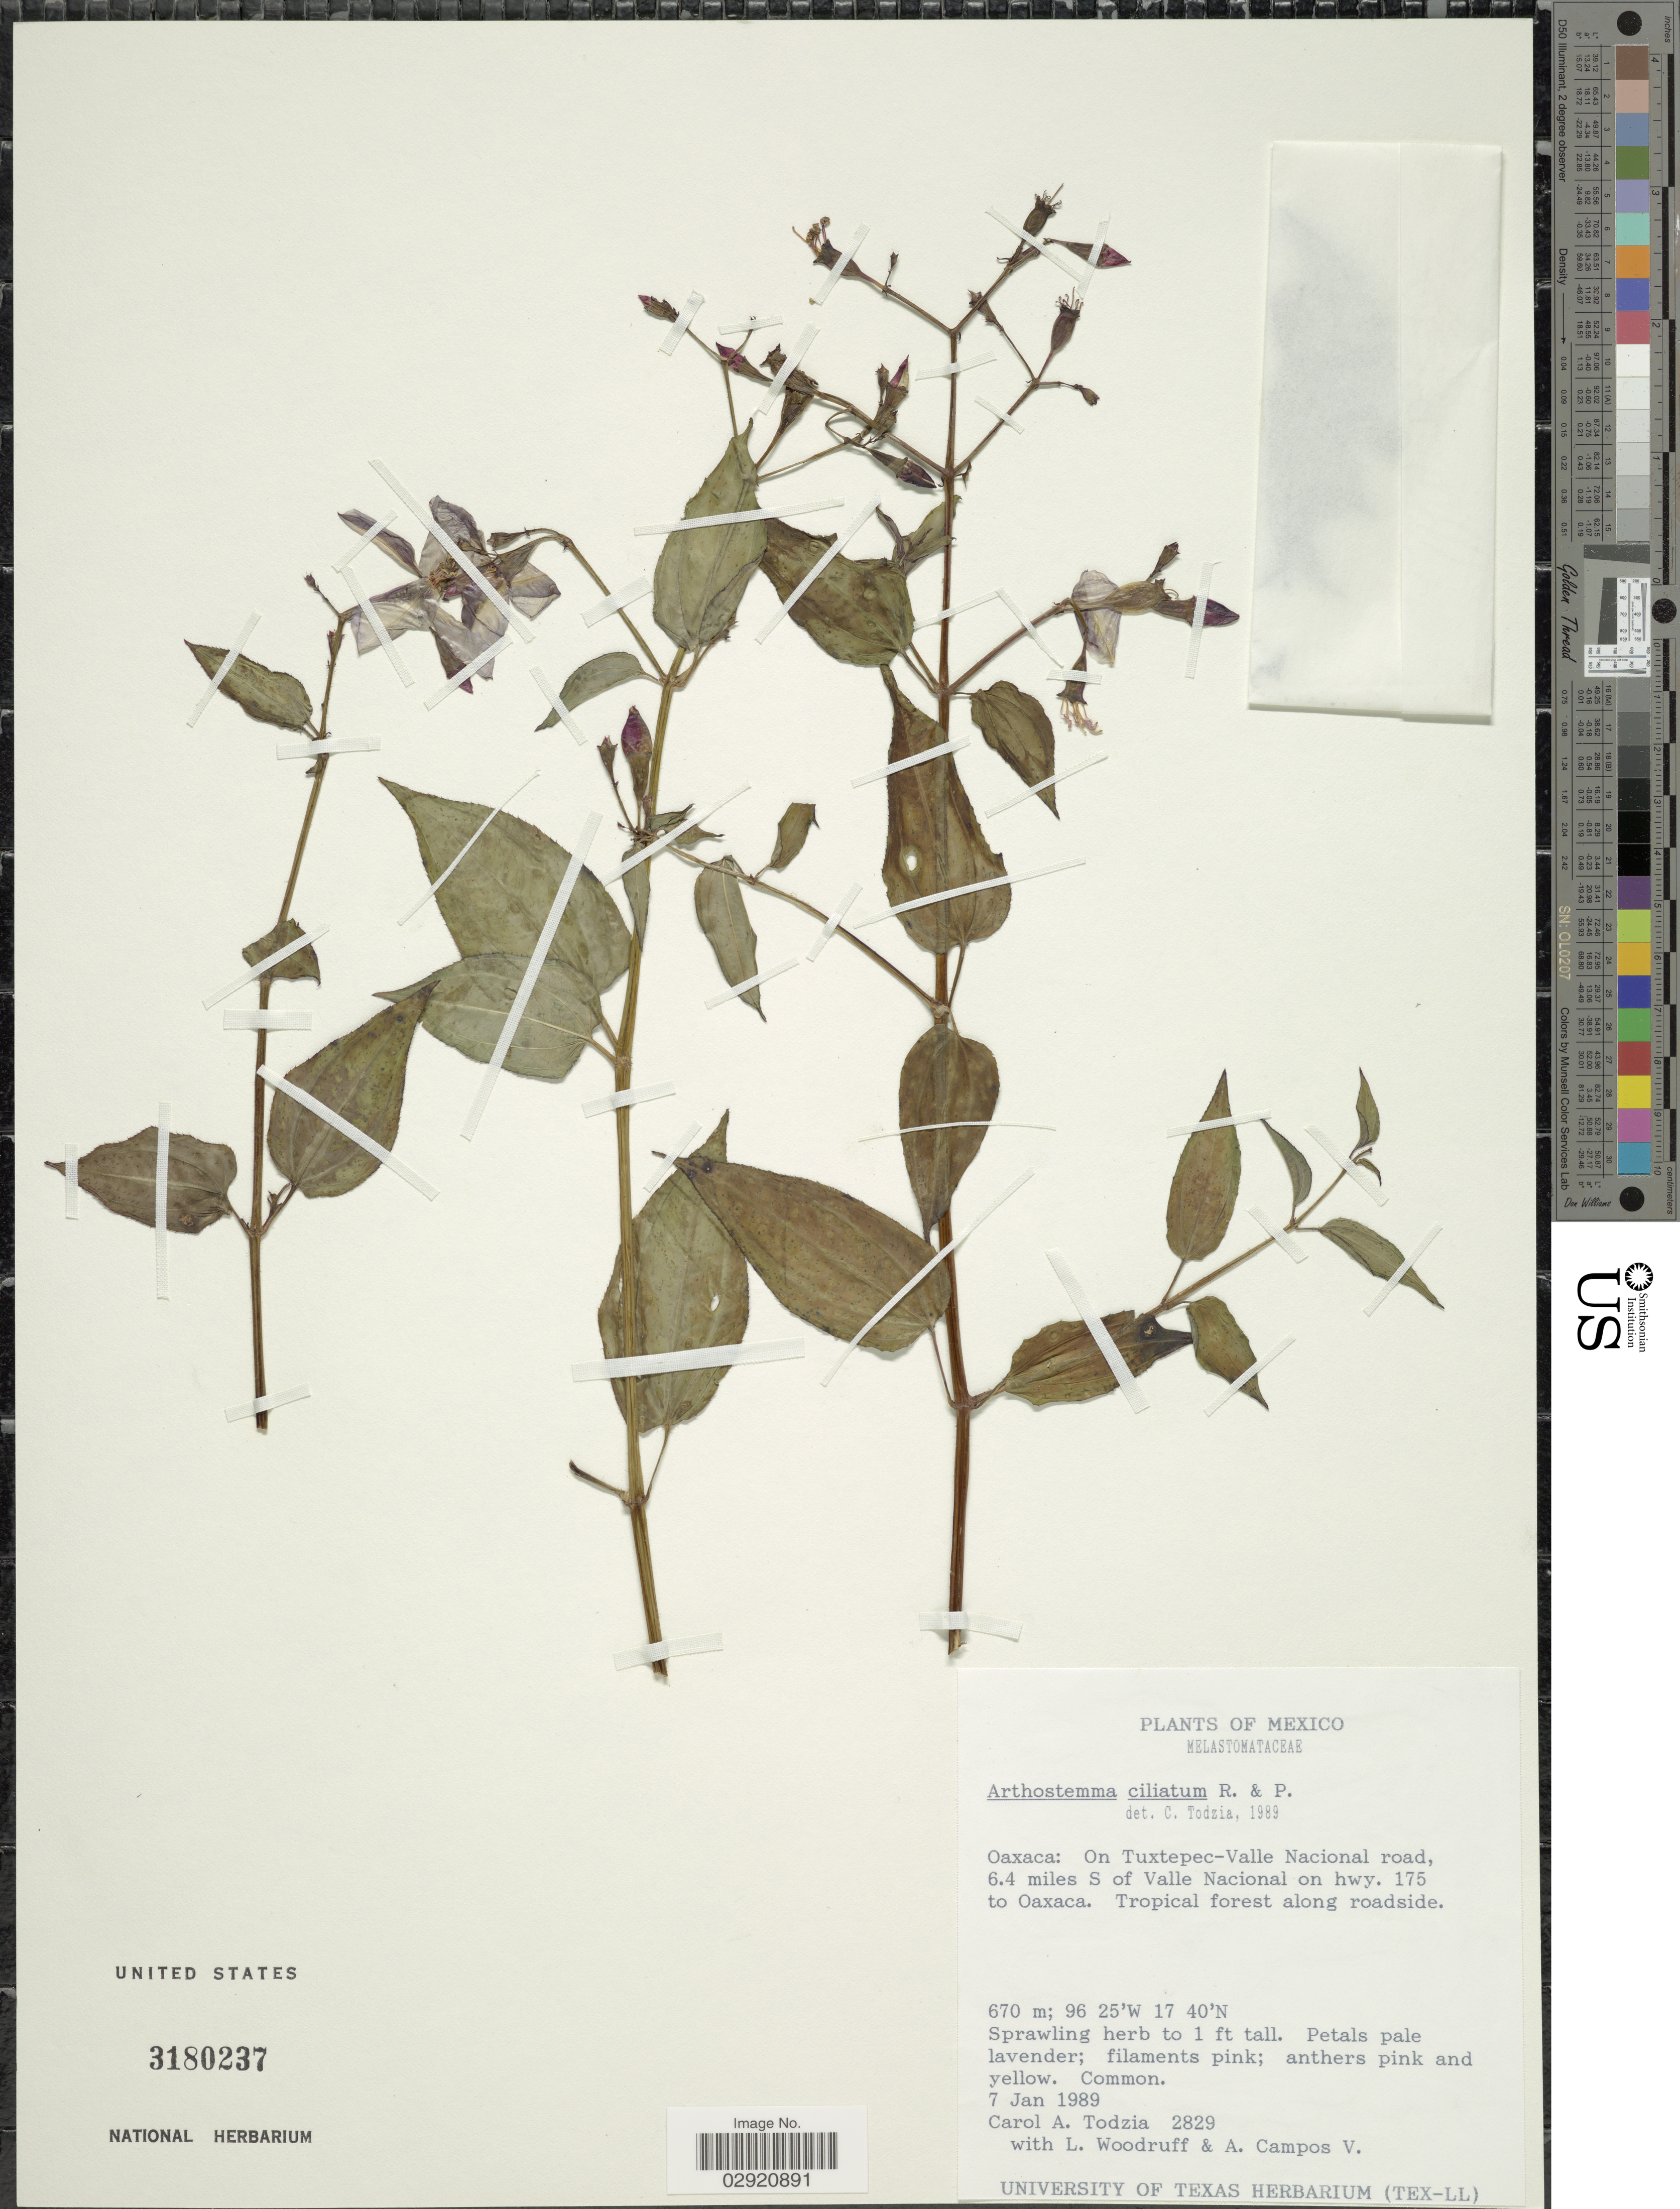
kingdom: Plantae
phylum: Tracheophyta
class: Magnoliopsida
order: Myrtales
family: Melastomataceae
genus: Arthrostemma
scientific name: Arthrostemma ciliatum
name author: Pav. ex D. Don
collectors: C. A. Todzia, L. Woodruff & A. Campos V.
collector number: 2829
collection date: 1989-01-07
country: Mexico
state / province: Oaxaca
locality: On Tuxtepec-Valle Nacional road, 6.4 miles S of Valle Nacional on hwy. 175 to Oaxaca.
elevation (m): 670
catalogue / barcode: US 3180237